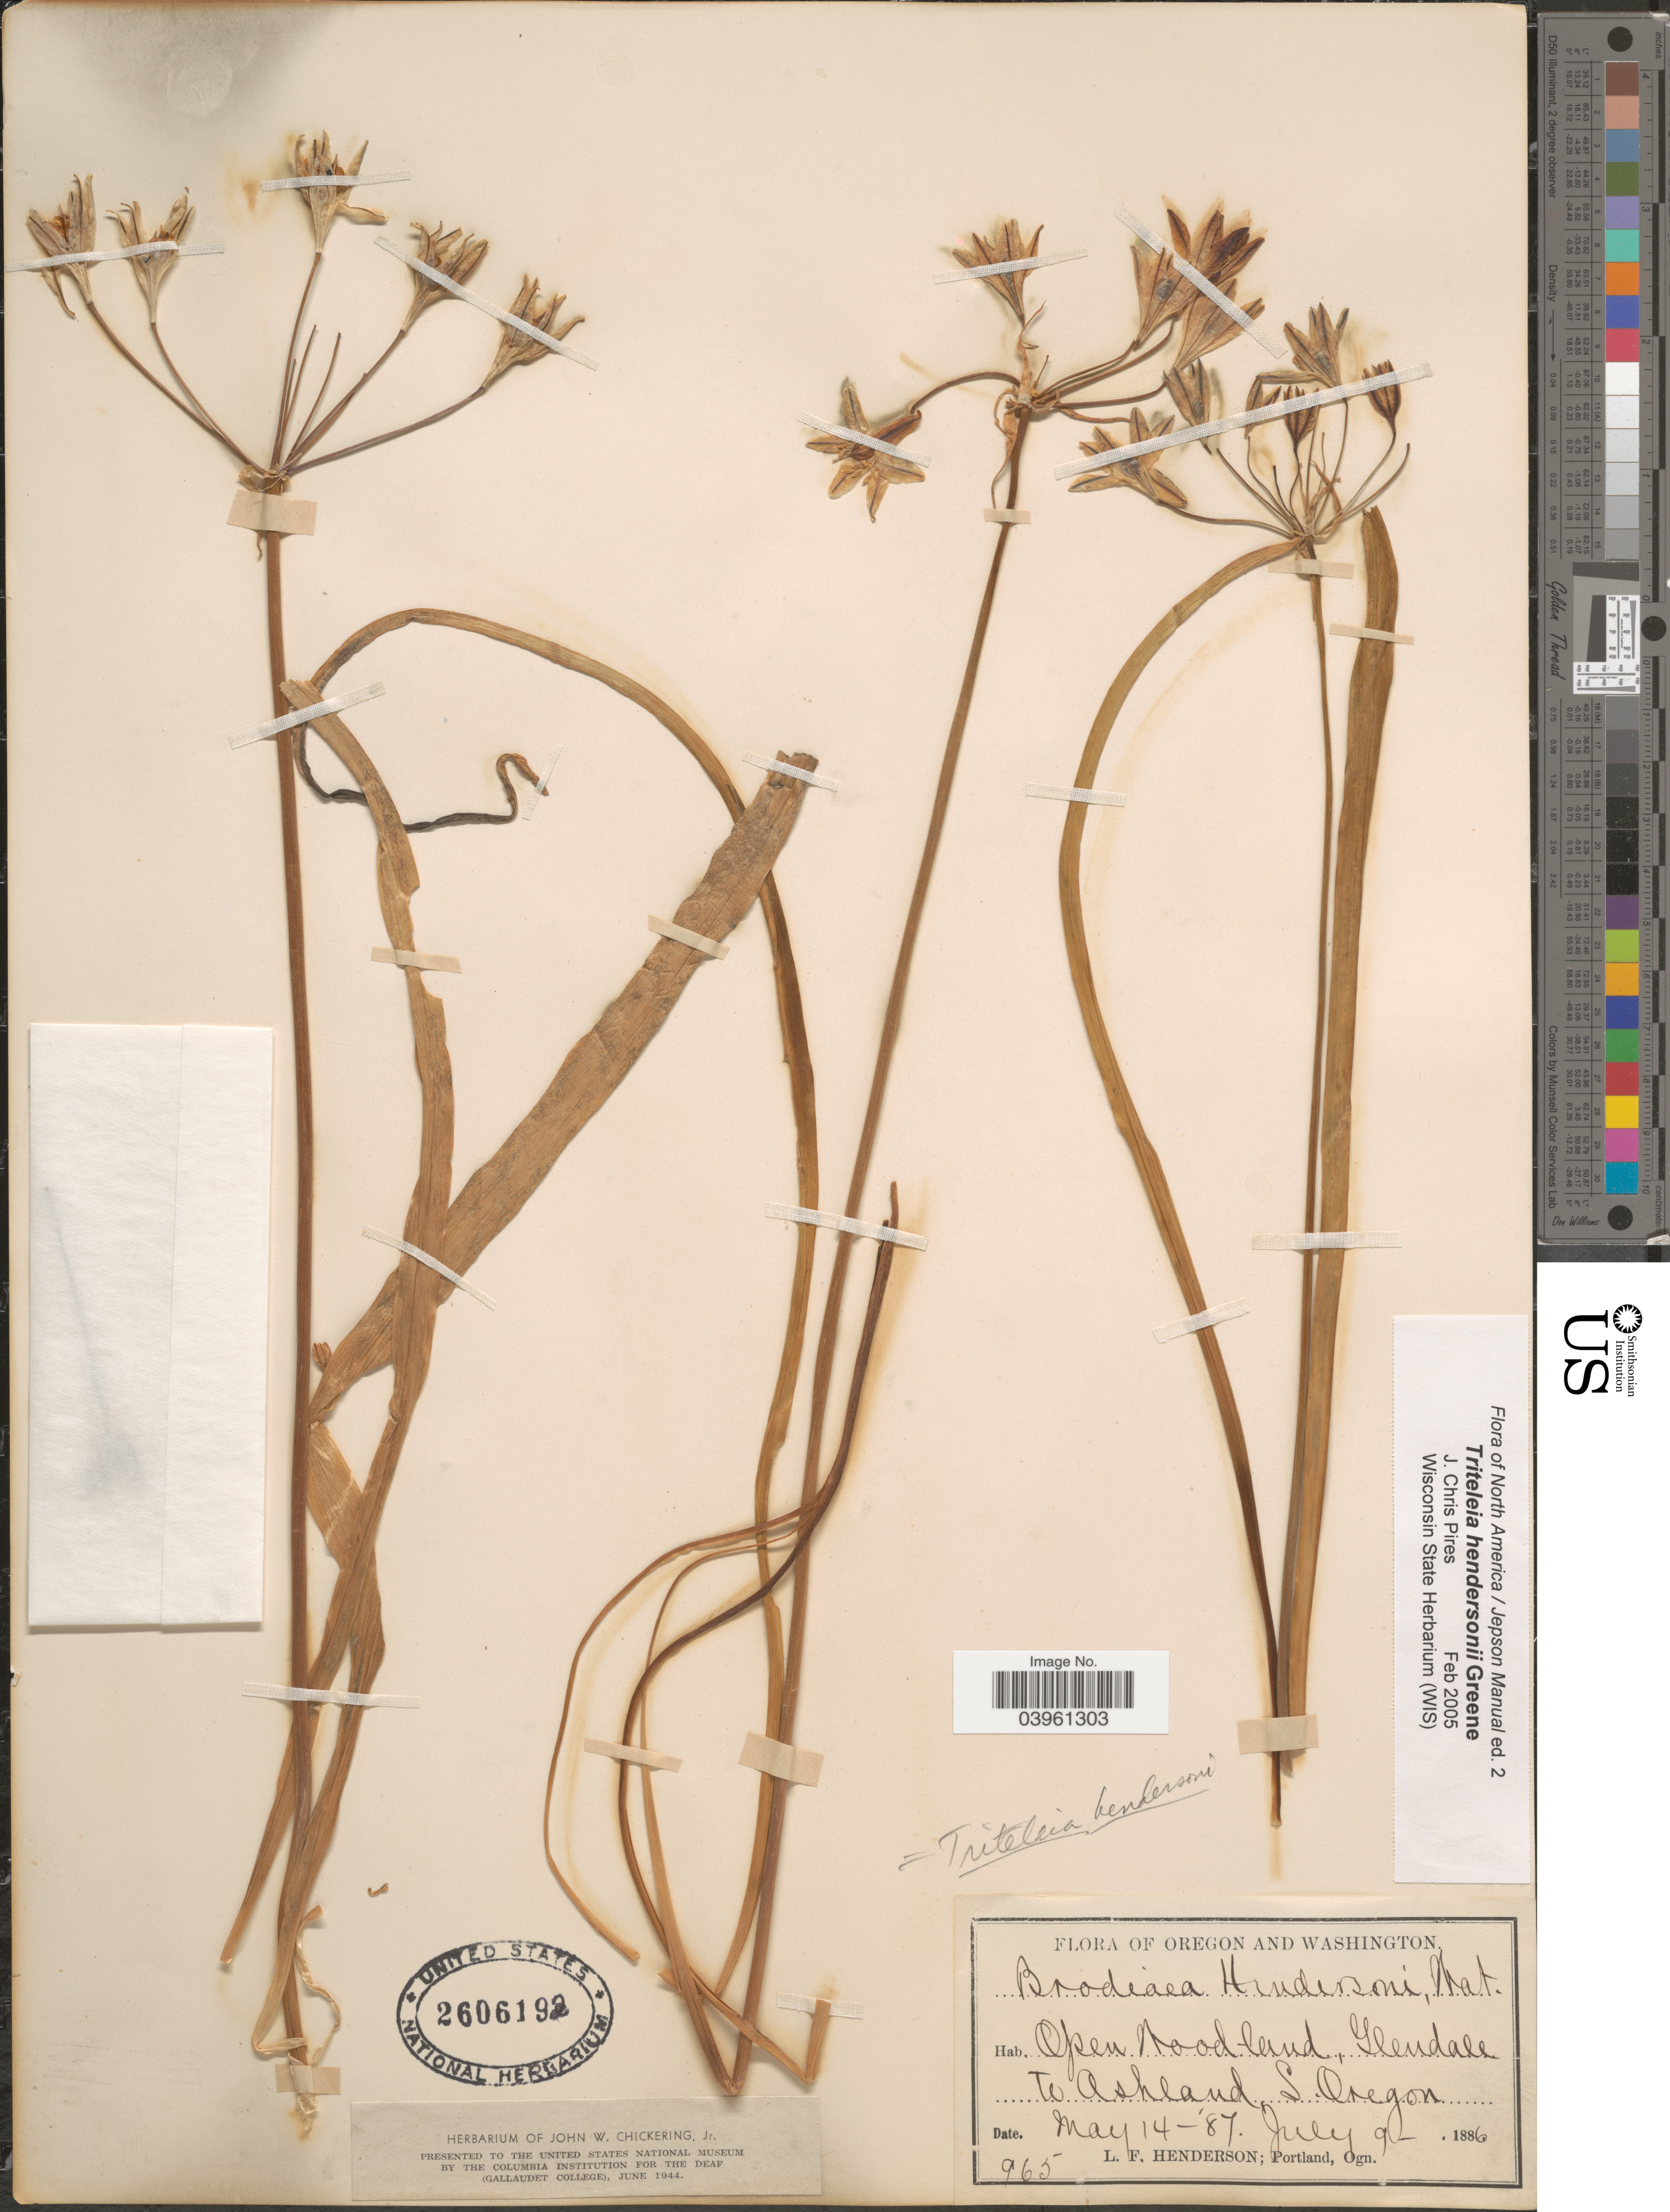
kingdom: Plantae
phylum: Tracheophyta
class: Liliopsida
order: Asparagales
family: Asparagaceae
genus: Triteleia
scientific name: Triteleia hendersonii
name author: Greene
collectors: L. Henderson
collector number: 965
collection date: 1886-07-09/1887-05-14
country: United States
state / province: Oregon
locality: Open Woodland, Glendale to Ashland, S. Oregon.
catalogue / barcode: US 2606192